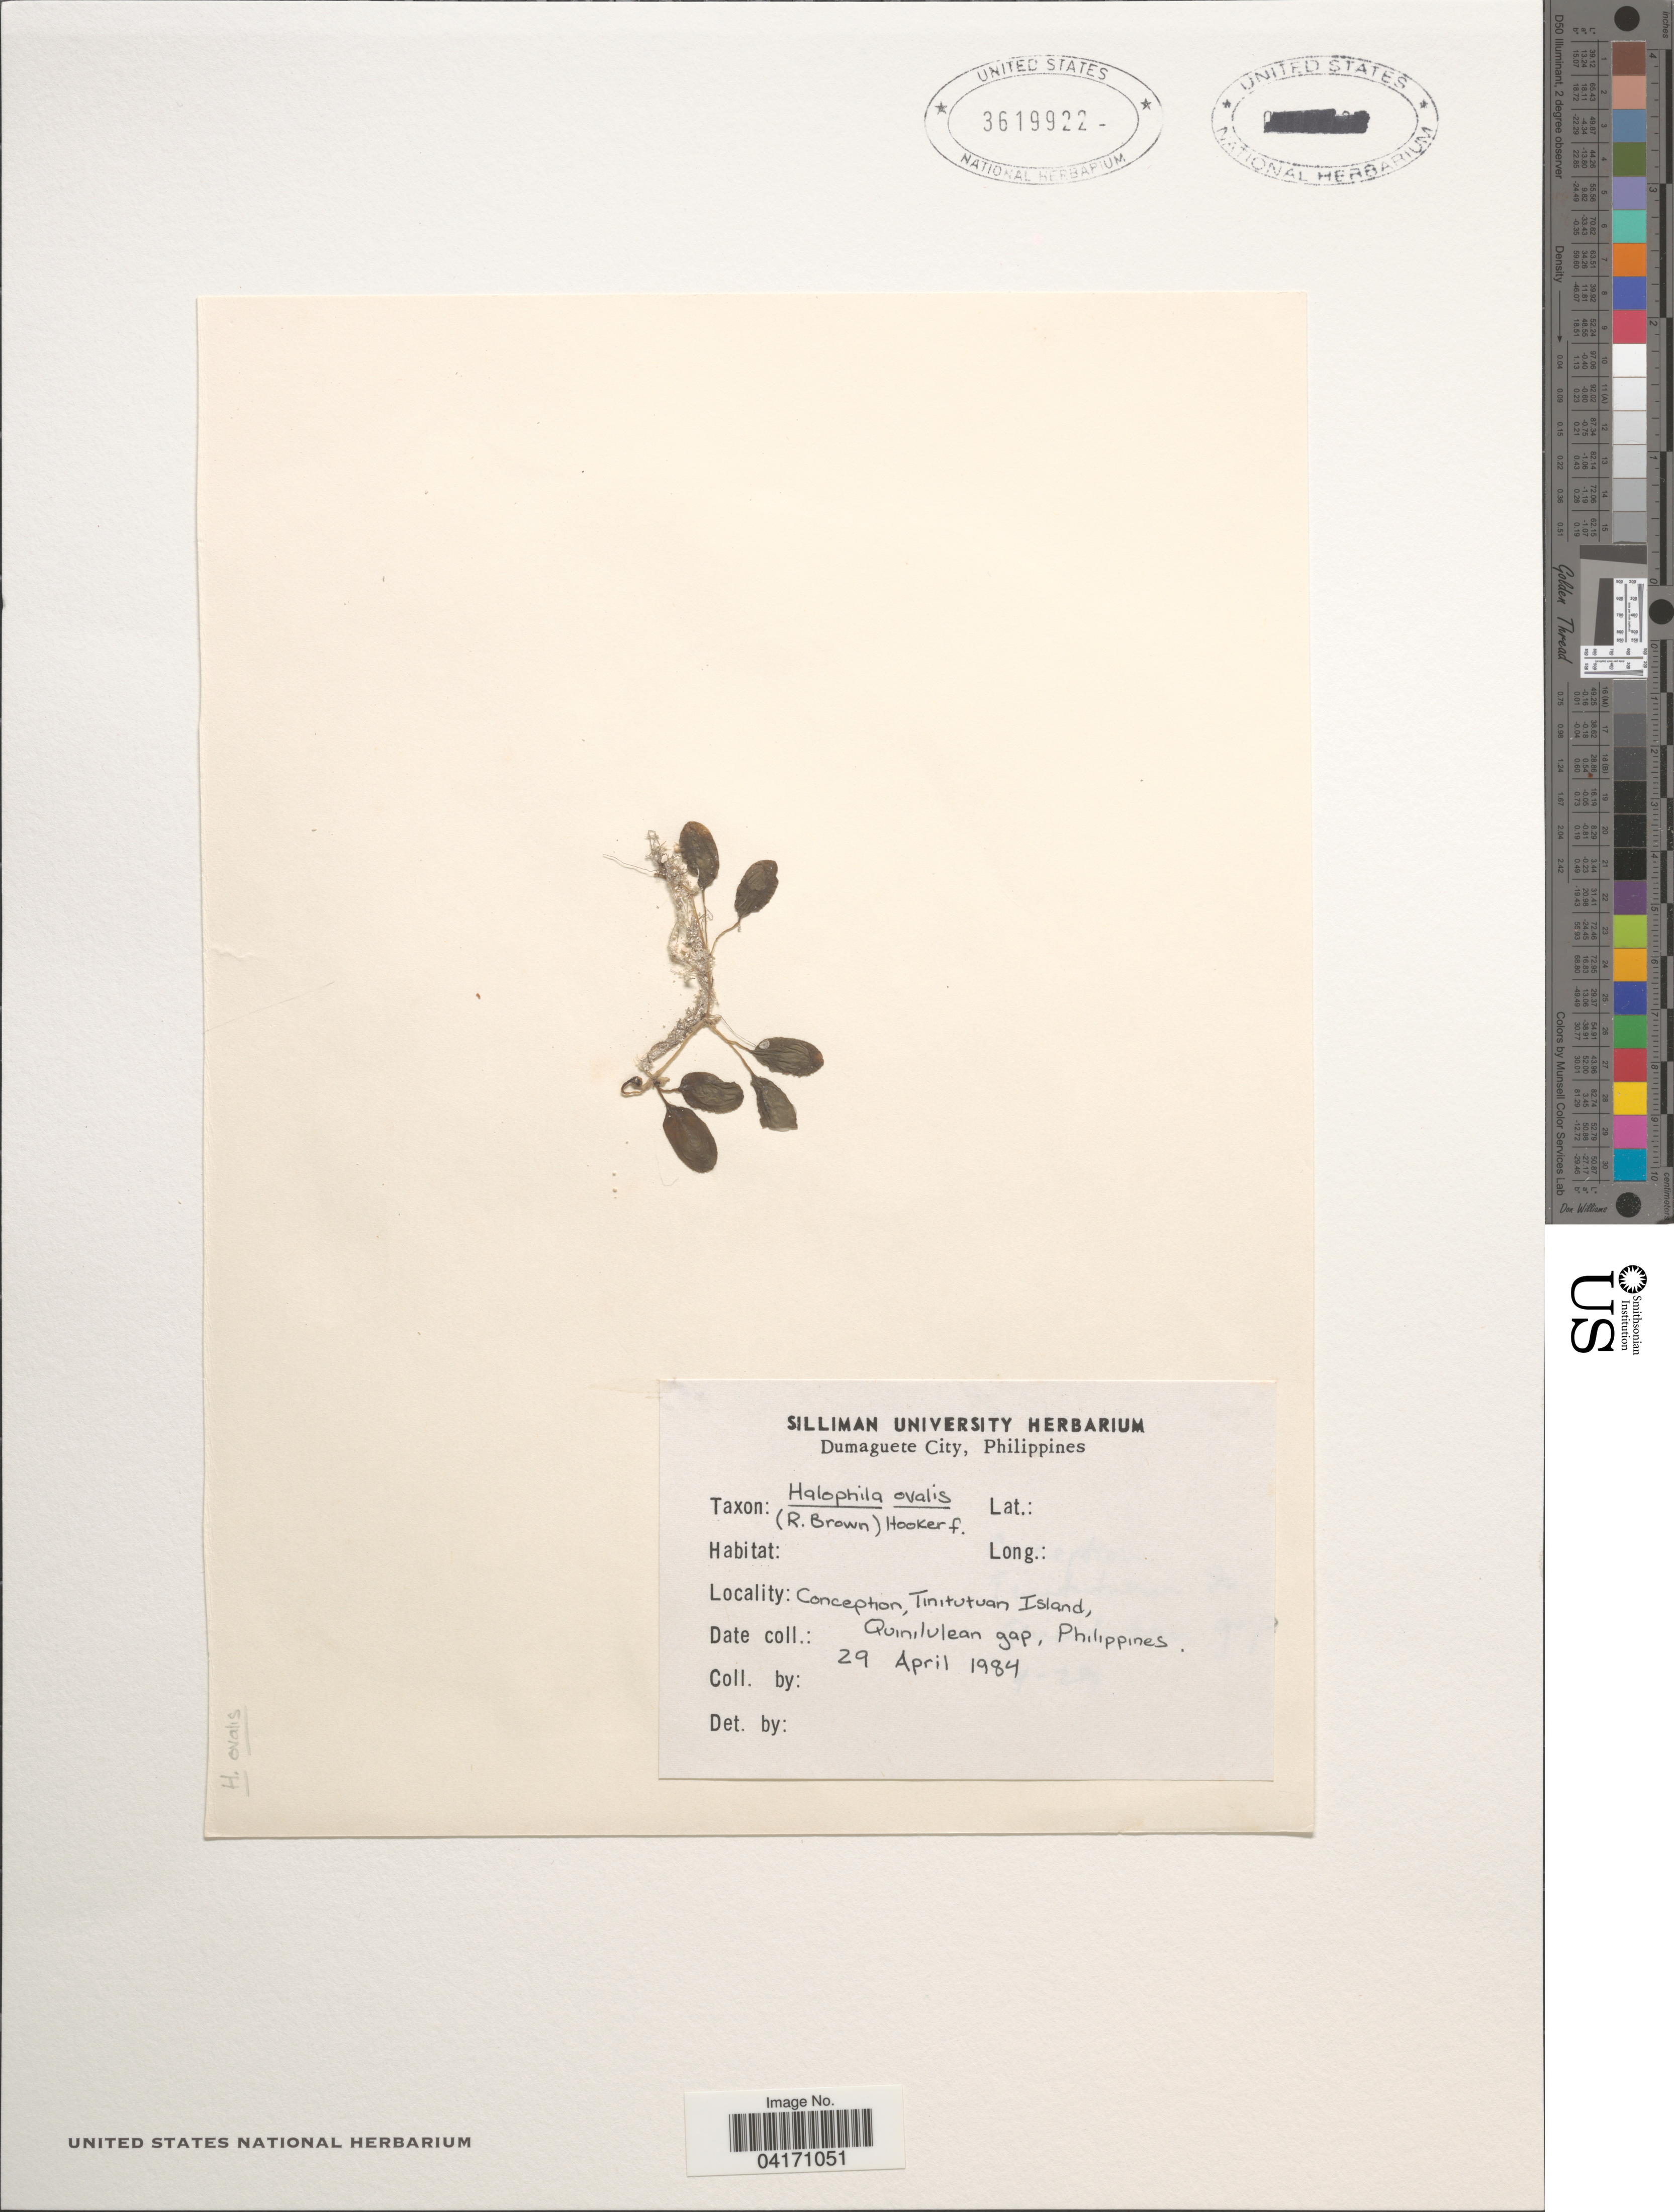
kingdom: Plantae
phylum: Tracheophyta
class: Liliopsida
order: Alismatales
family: Hydrocharitaceae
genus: Halophila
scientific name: Halophila ovalis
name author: (R. Br.) Hook. f.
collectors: Ex herb. Silliman University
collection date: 1984-04-29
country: Philippines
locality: Conception, Tinitutuan Island, Quinilulean gap.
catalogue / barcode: US 3619922